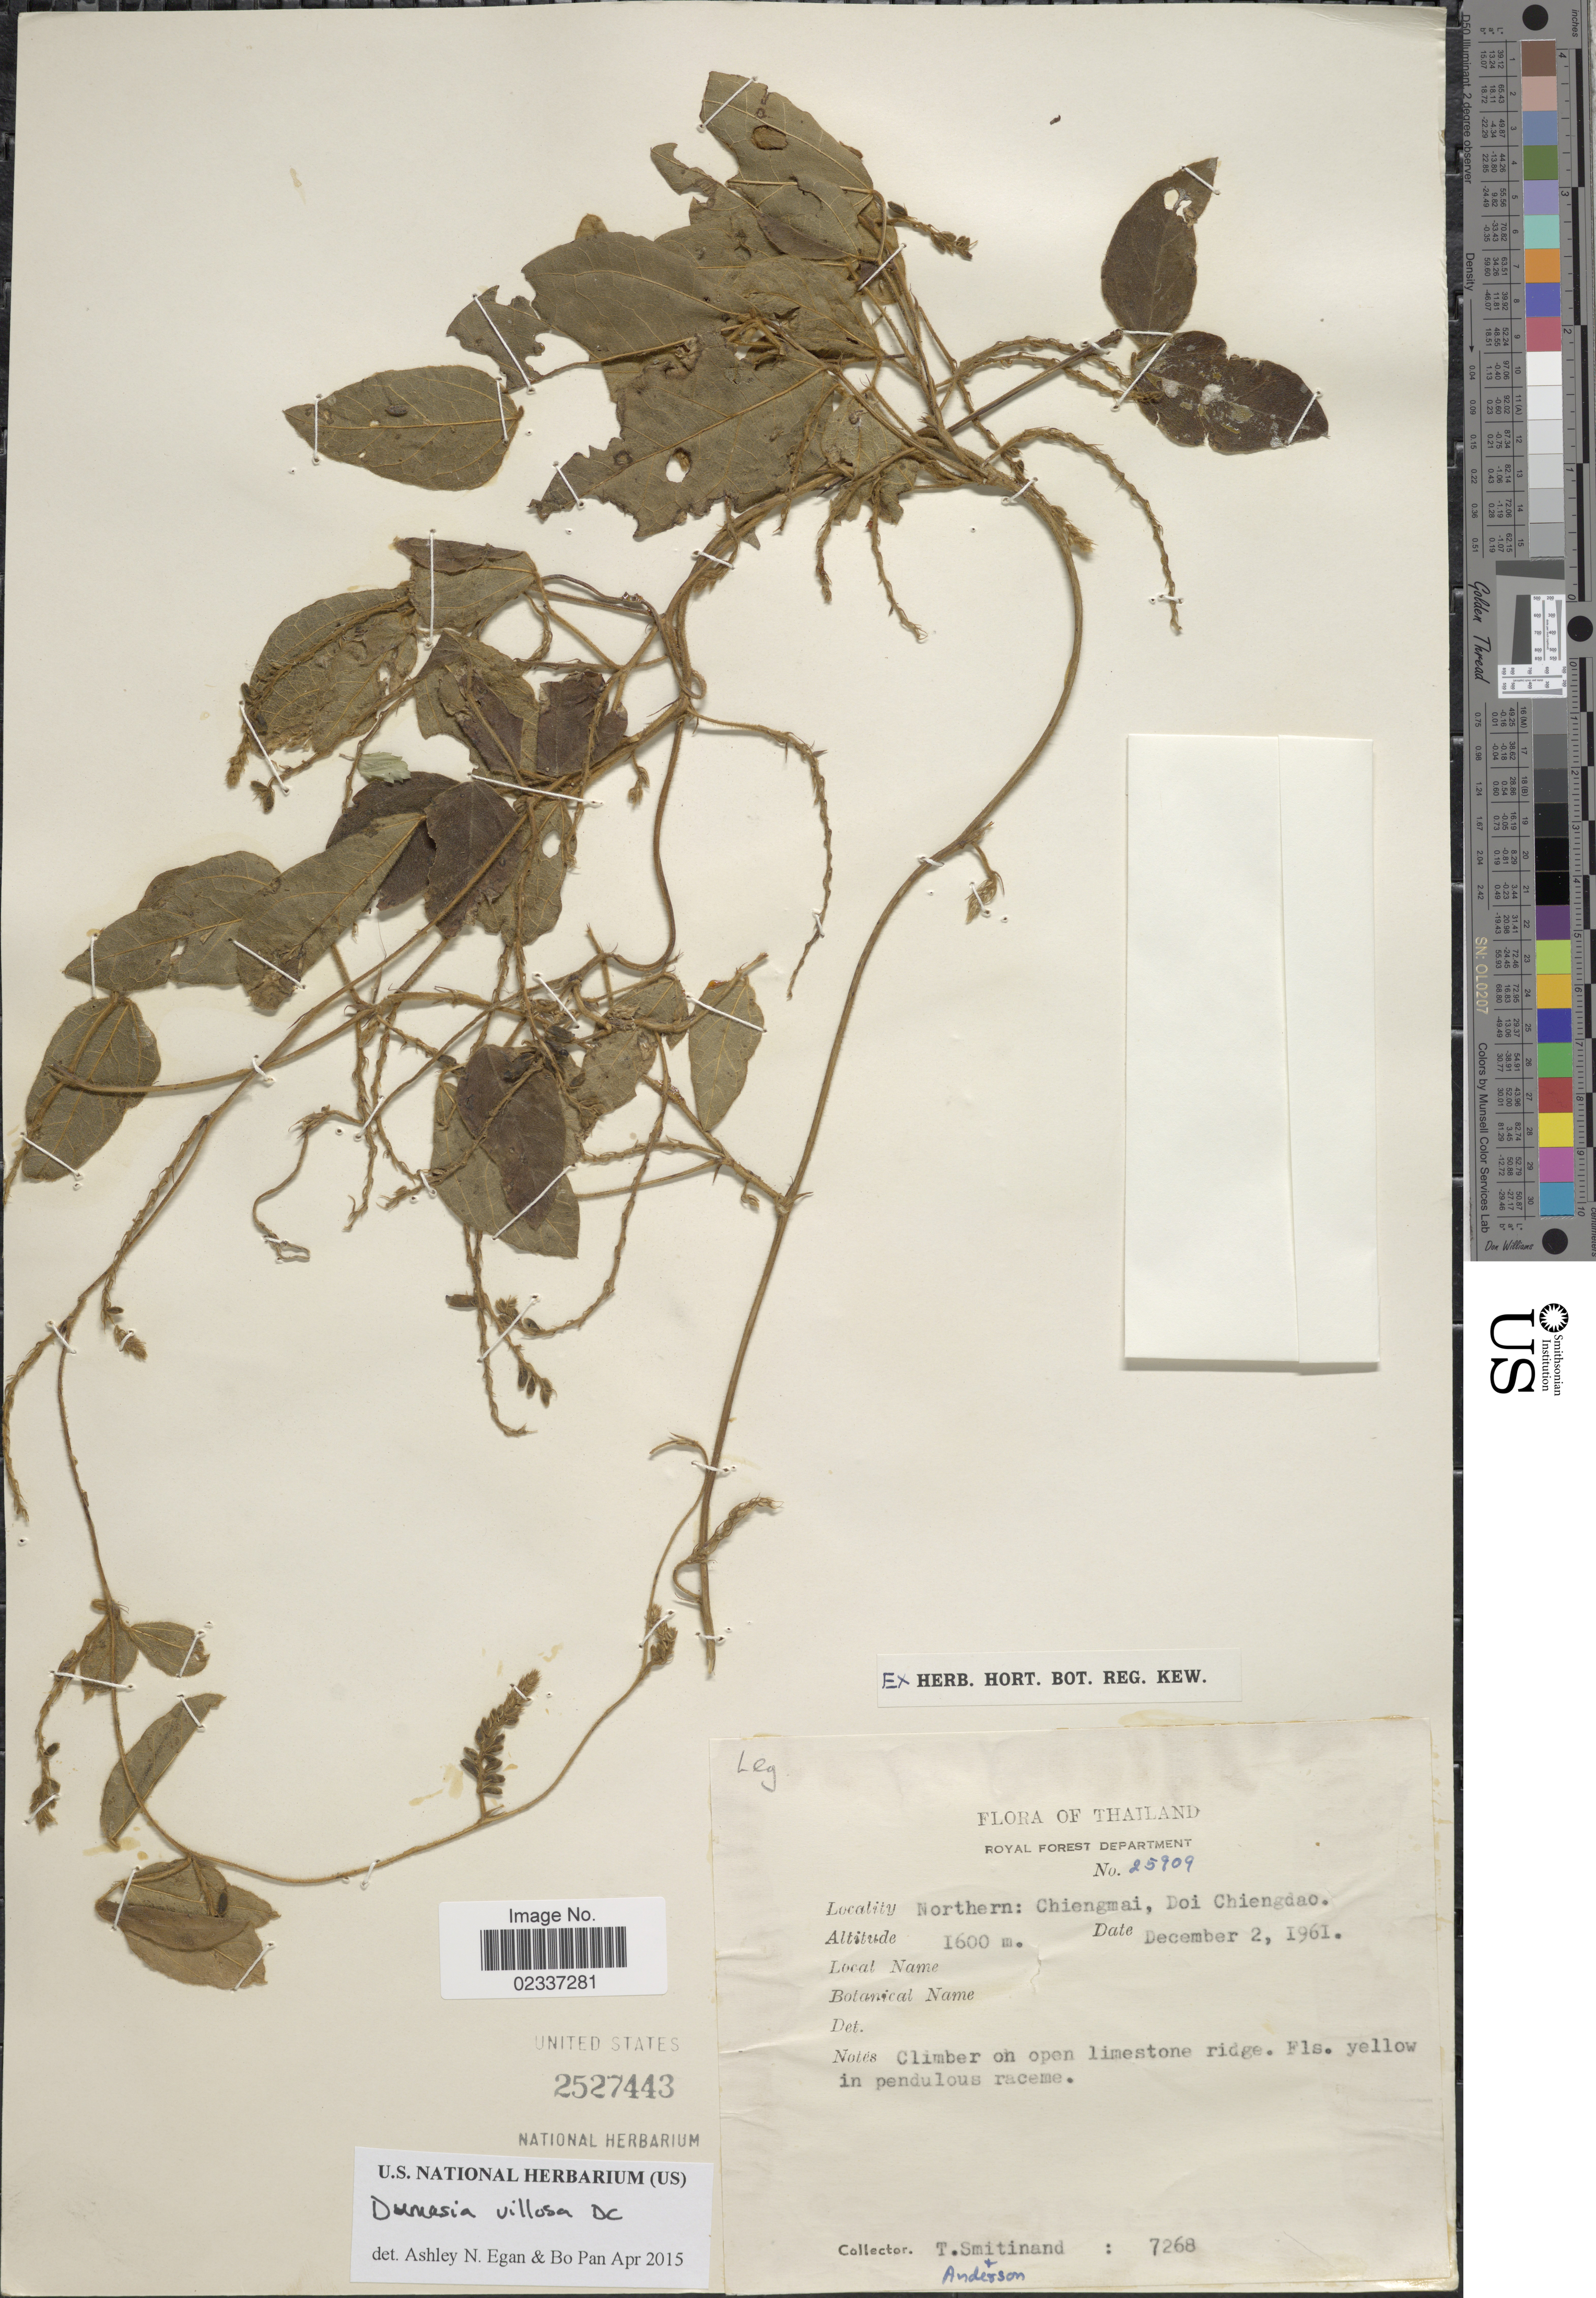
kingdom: Plantae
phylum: Tracheophyta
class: Magnoliopsida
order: Fabales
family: Fabaceae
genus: Dumasia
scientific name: Dumasia villosa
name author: DC.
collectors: T. Smitinand & -- Anderson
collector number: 7268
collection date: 1961-12-02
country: Thailand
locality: Northern: Chiengmai, Doi Chiengdao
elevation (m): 1600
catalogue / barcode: US 2527443